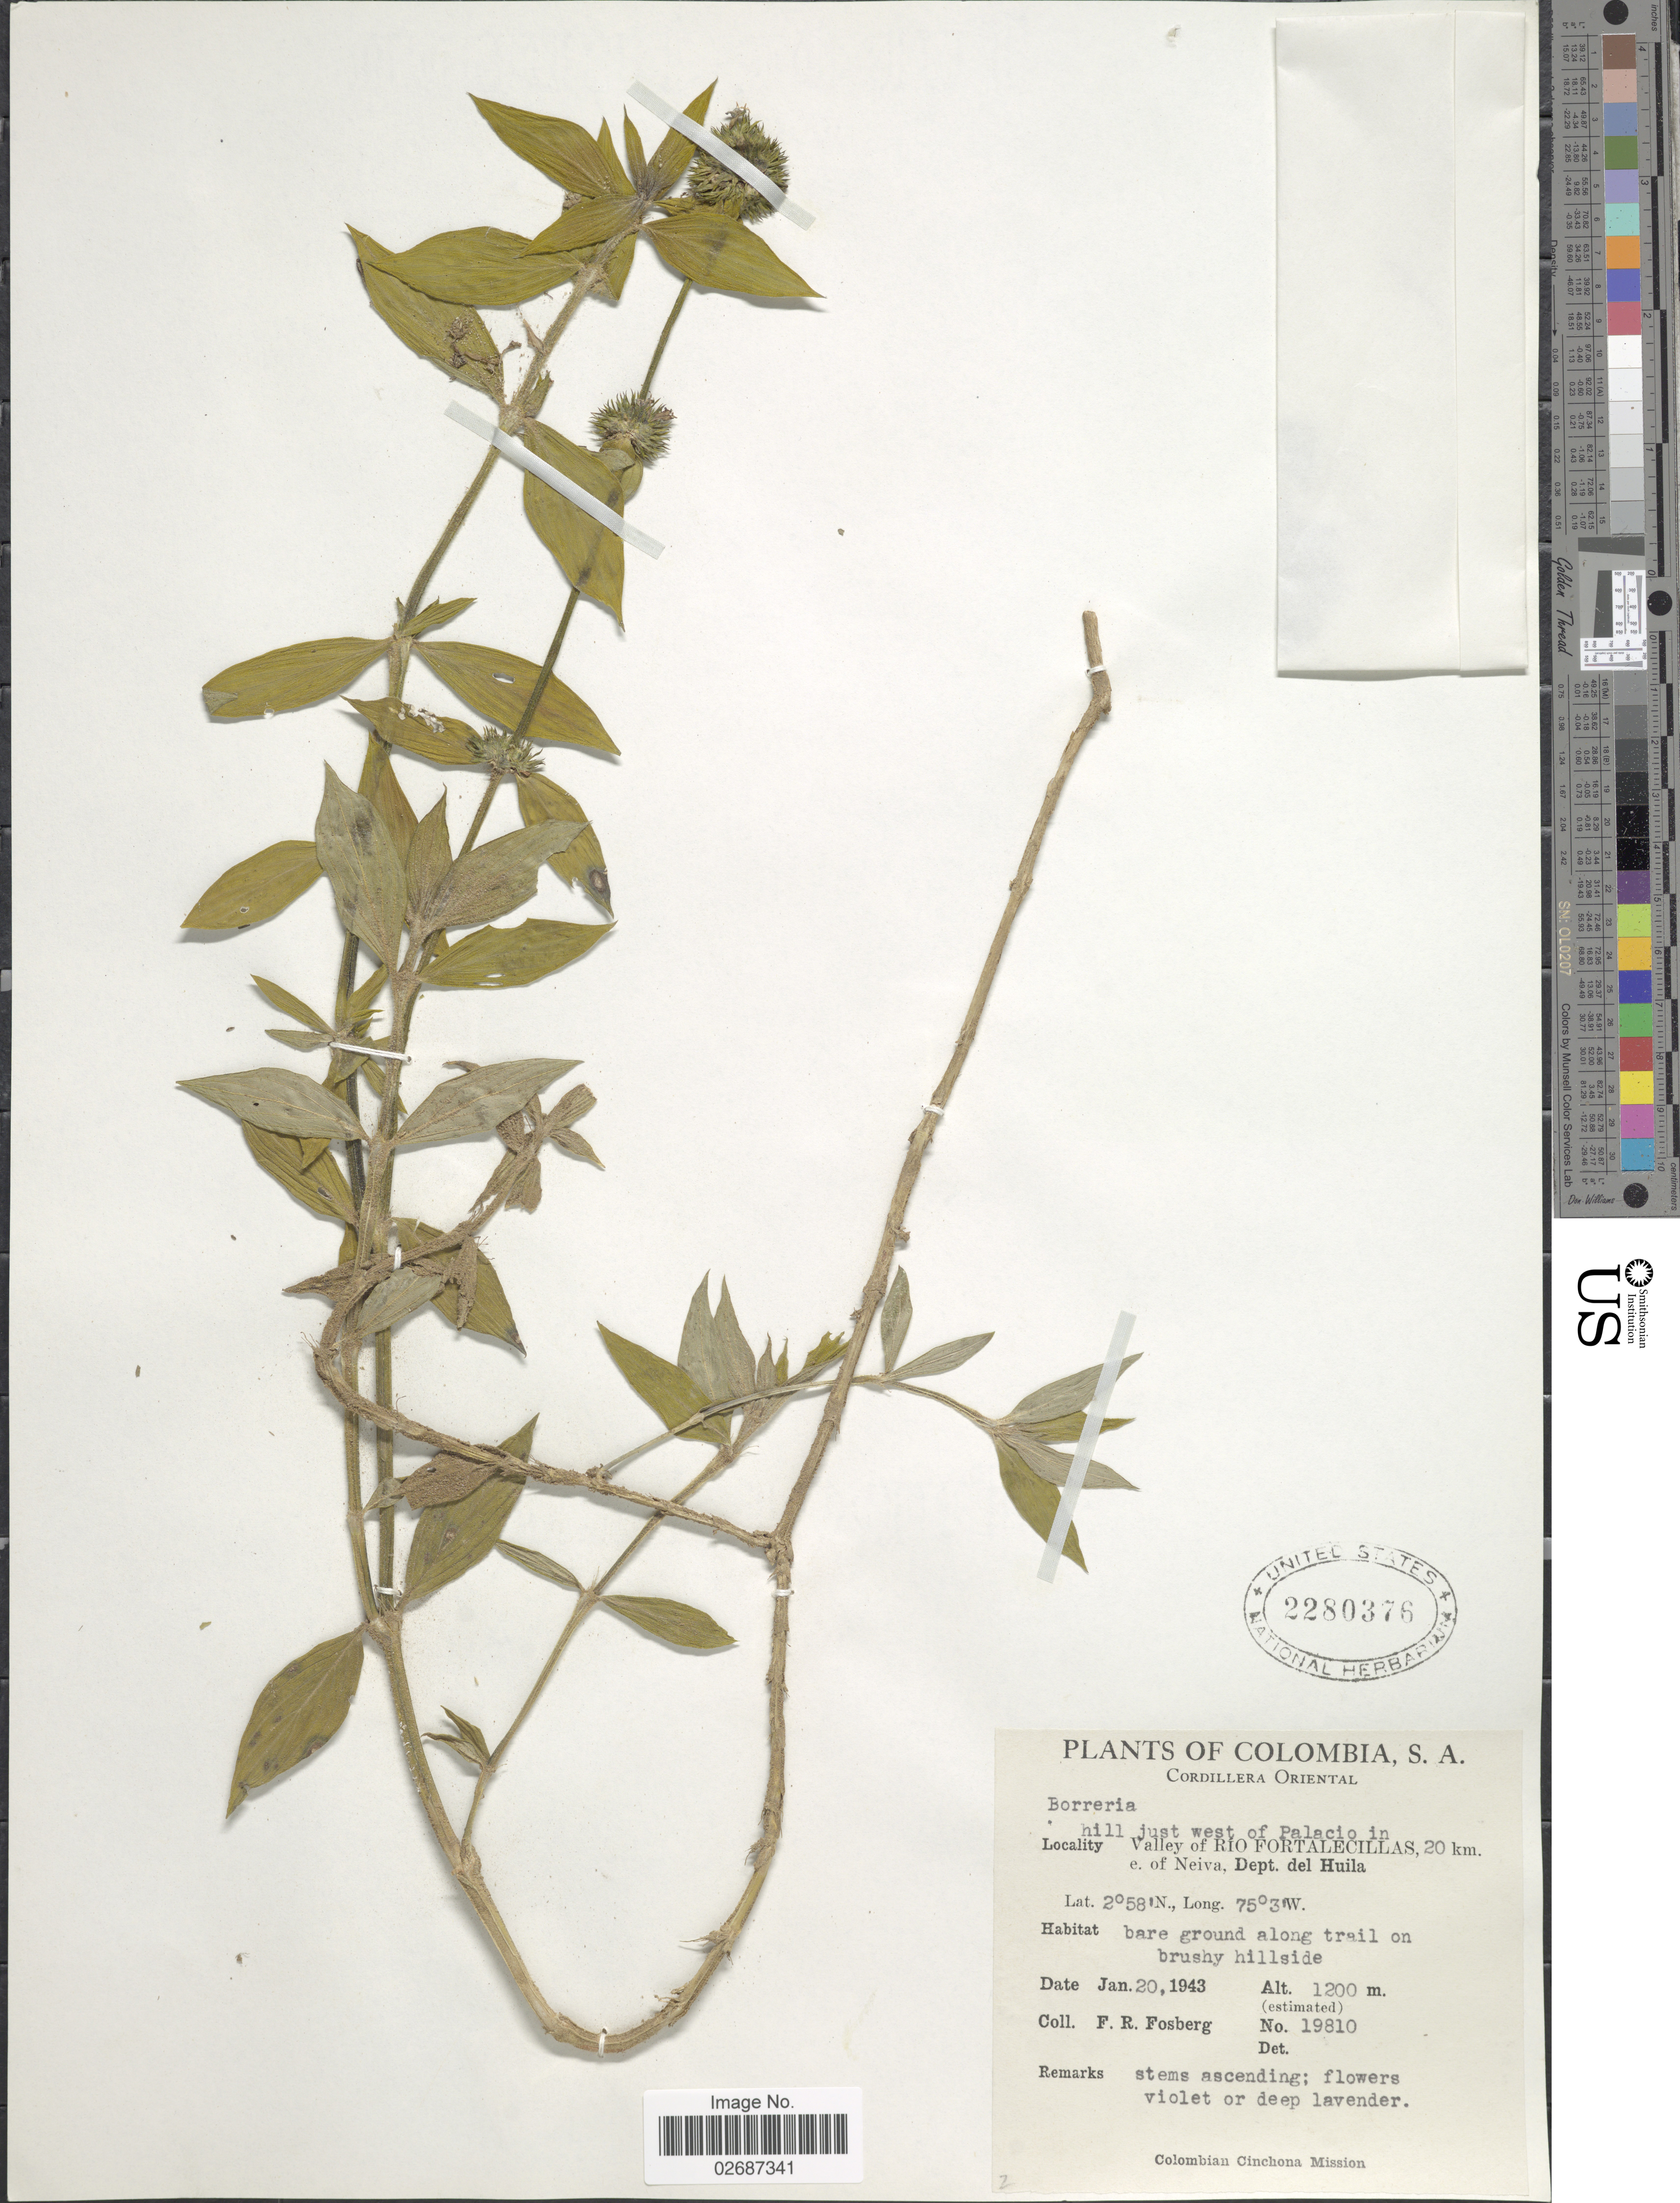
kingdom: Plantae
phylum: Tracheophyta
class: Magnoliopsida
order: Gentianales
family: Rubiaceae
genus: Borreria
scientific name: Borreria sp.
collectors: F. R. Fosberg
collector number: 19810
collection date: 1943-01-20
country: Colombia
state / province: Huila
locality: Cordillera Oriental, hill just west of Palacio in Valley of Rio Fortalecillas, 20 km. e. of Neiva, bare ground along trail on brushy hillside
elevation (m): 1200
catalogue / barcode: US 2280376